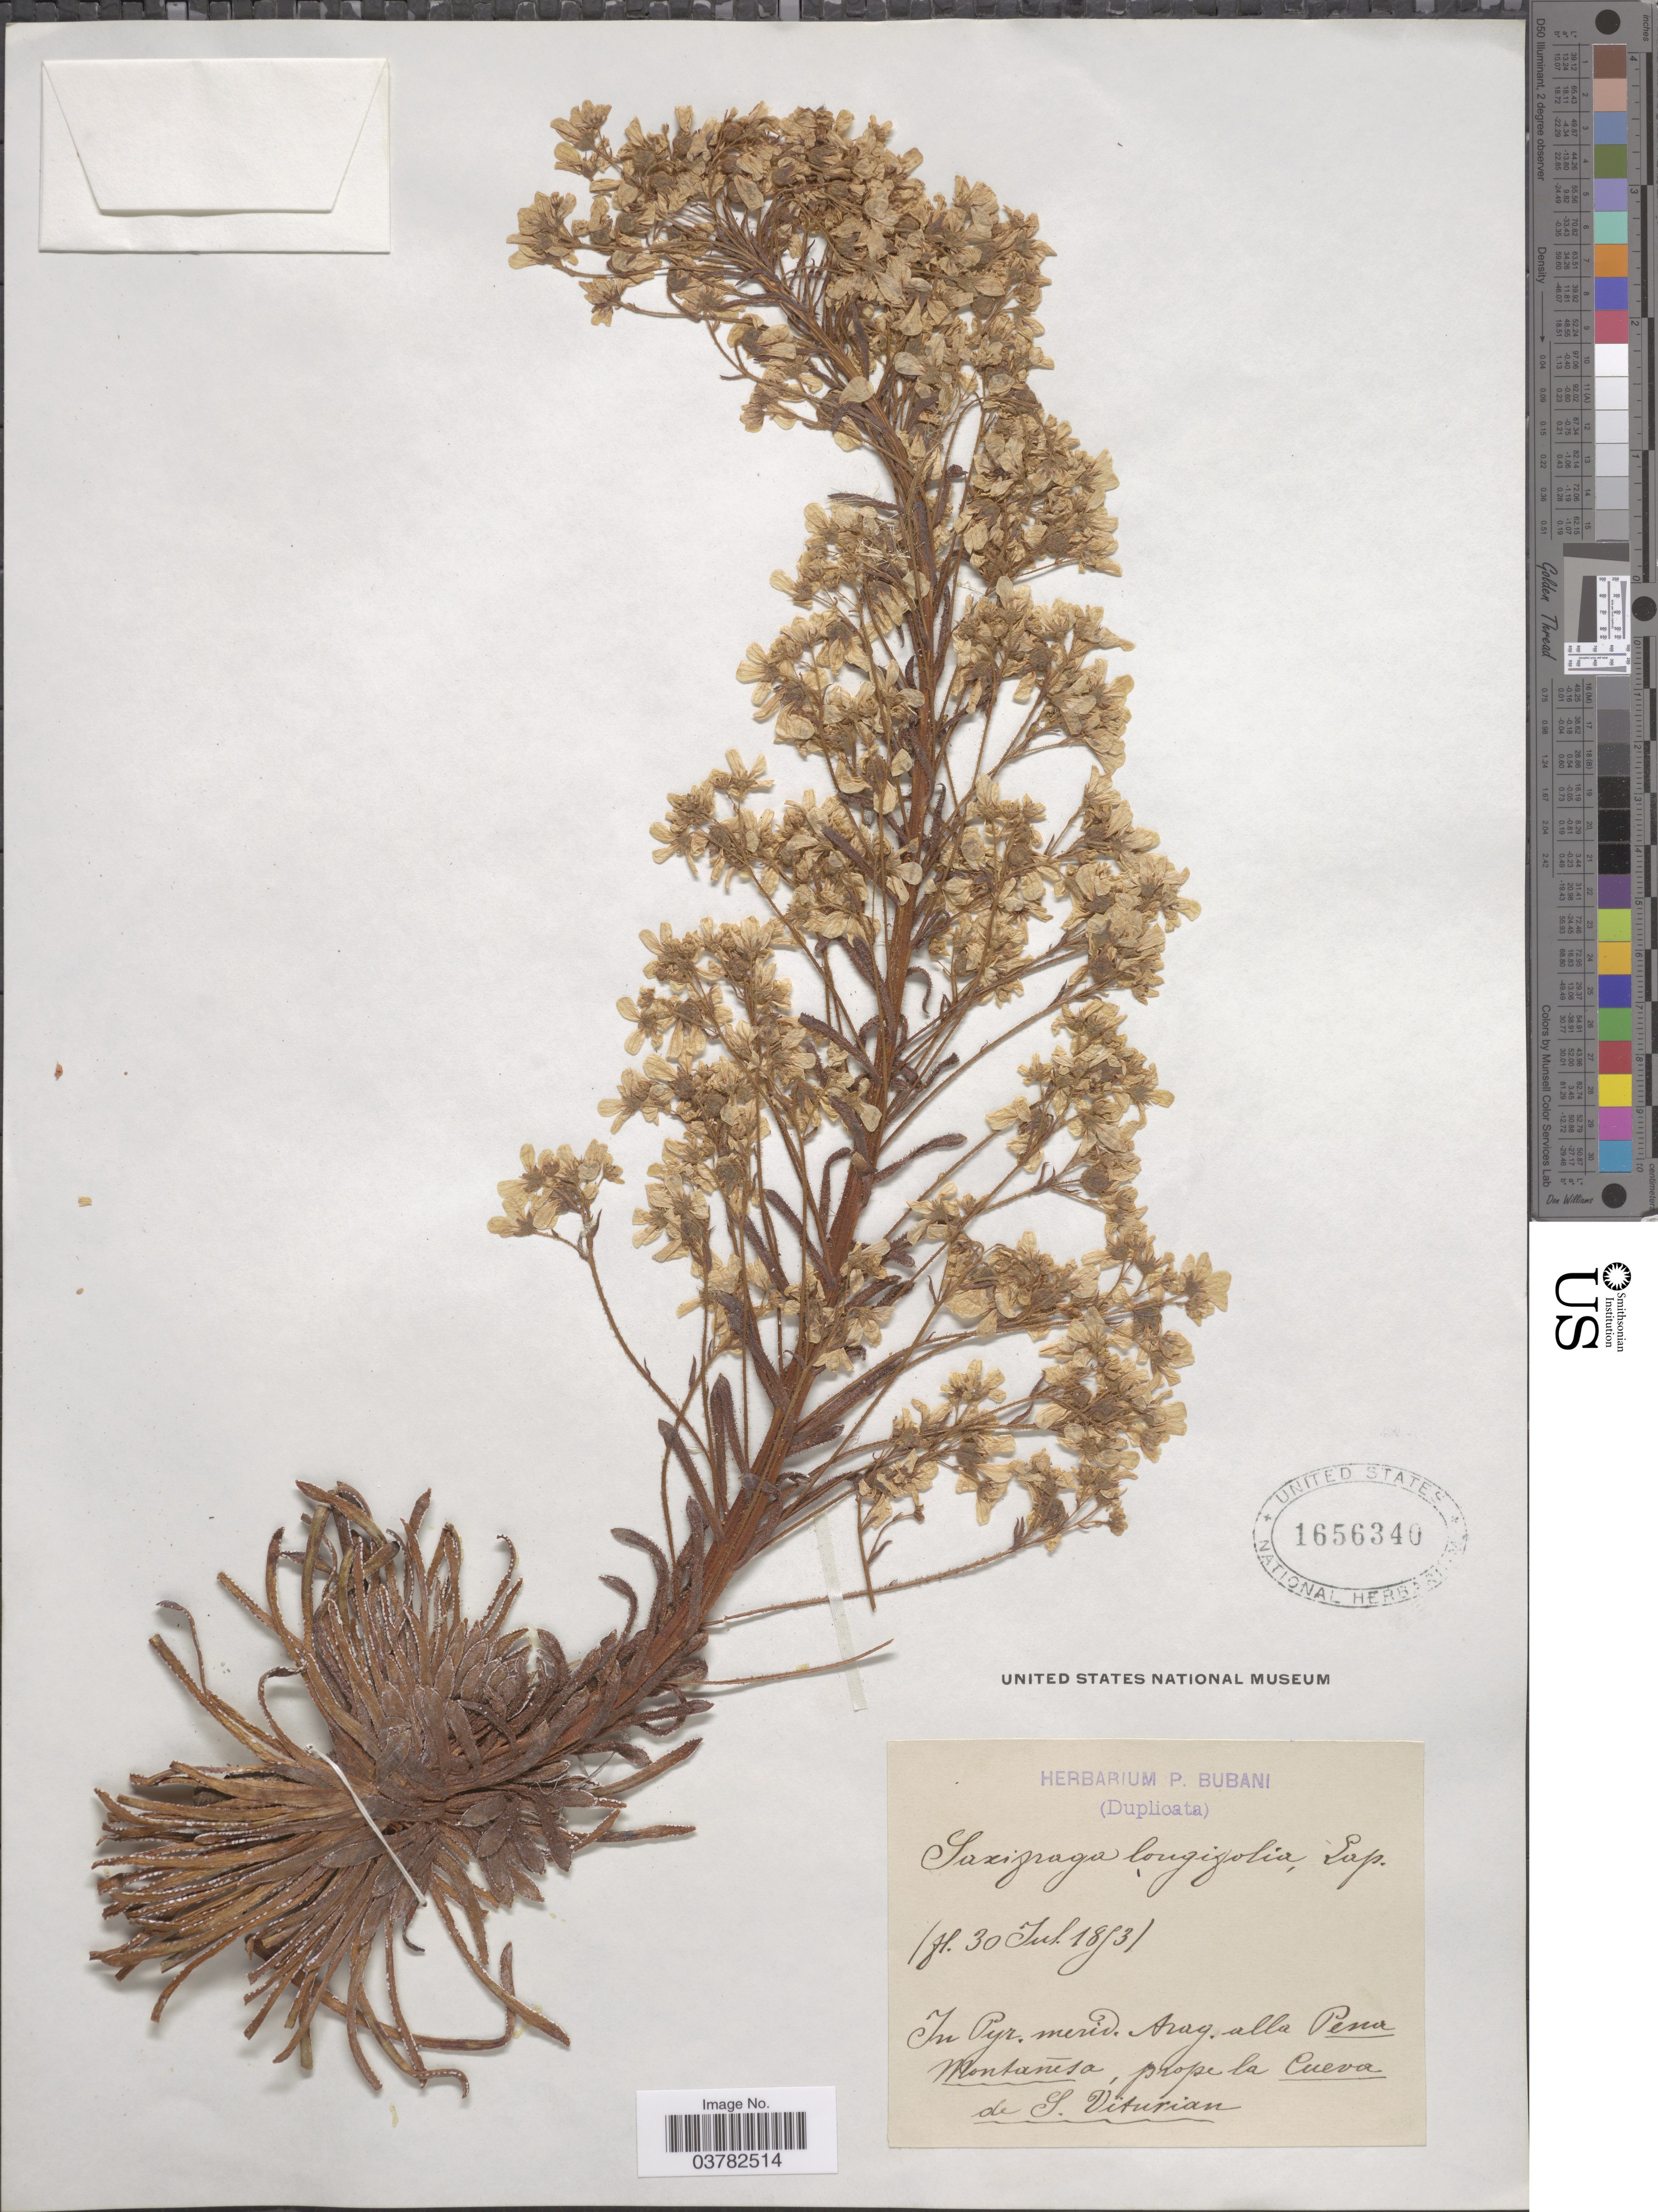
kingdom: Plantae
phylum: Tracheophyta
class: Magnoliopsida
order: Saxifragales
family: Saxifragaceae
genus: Saxifraga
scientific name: Saxifraga longifolia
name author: Lapeyr.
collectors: ex herb. P. Bubani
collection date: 1873-07-30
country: Spain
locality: In Pyr. merid. Arag. alla Pena Montañesa, prope la Cueva de S. Viturian.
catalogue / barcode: US 1656340